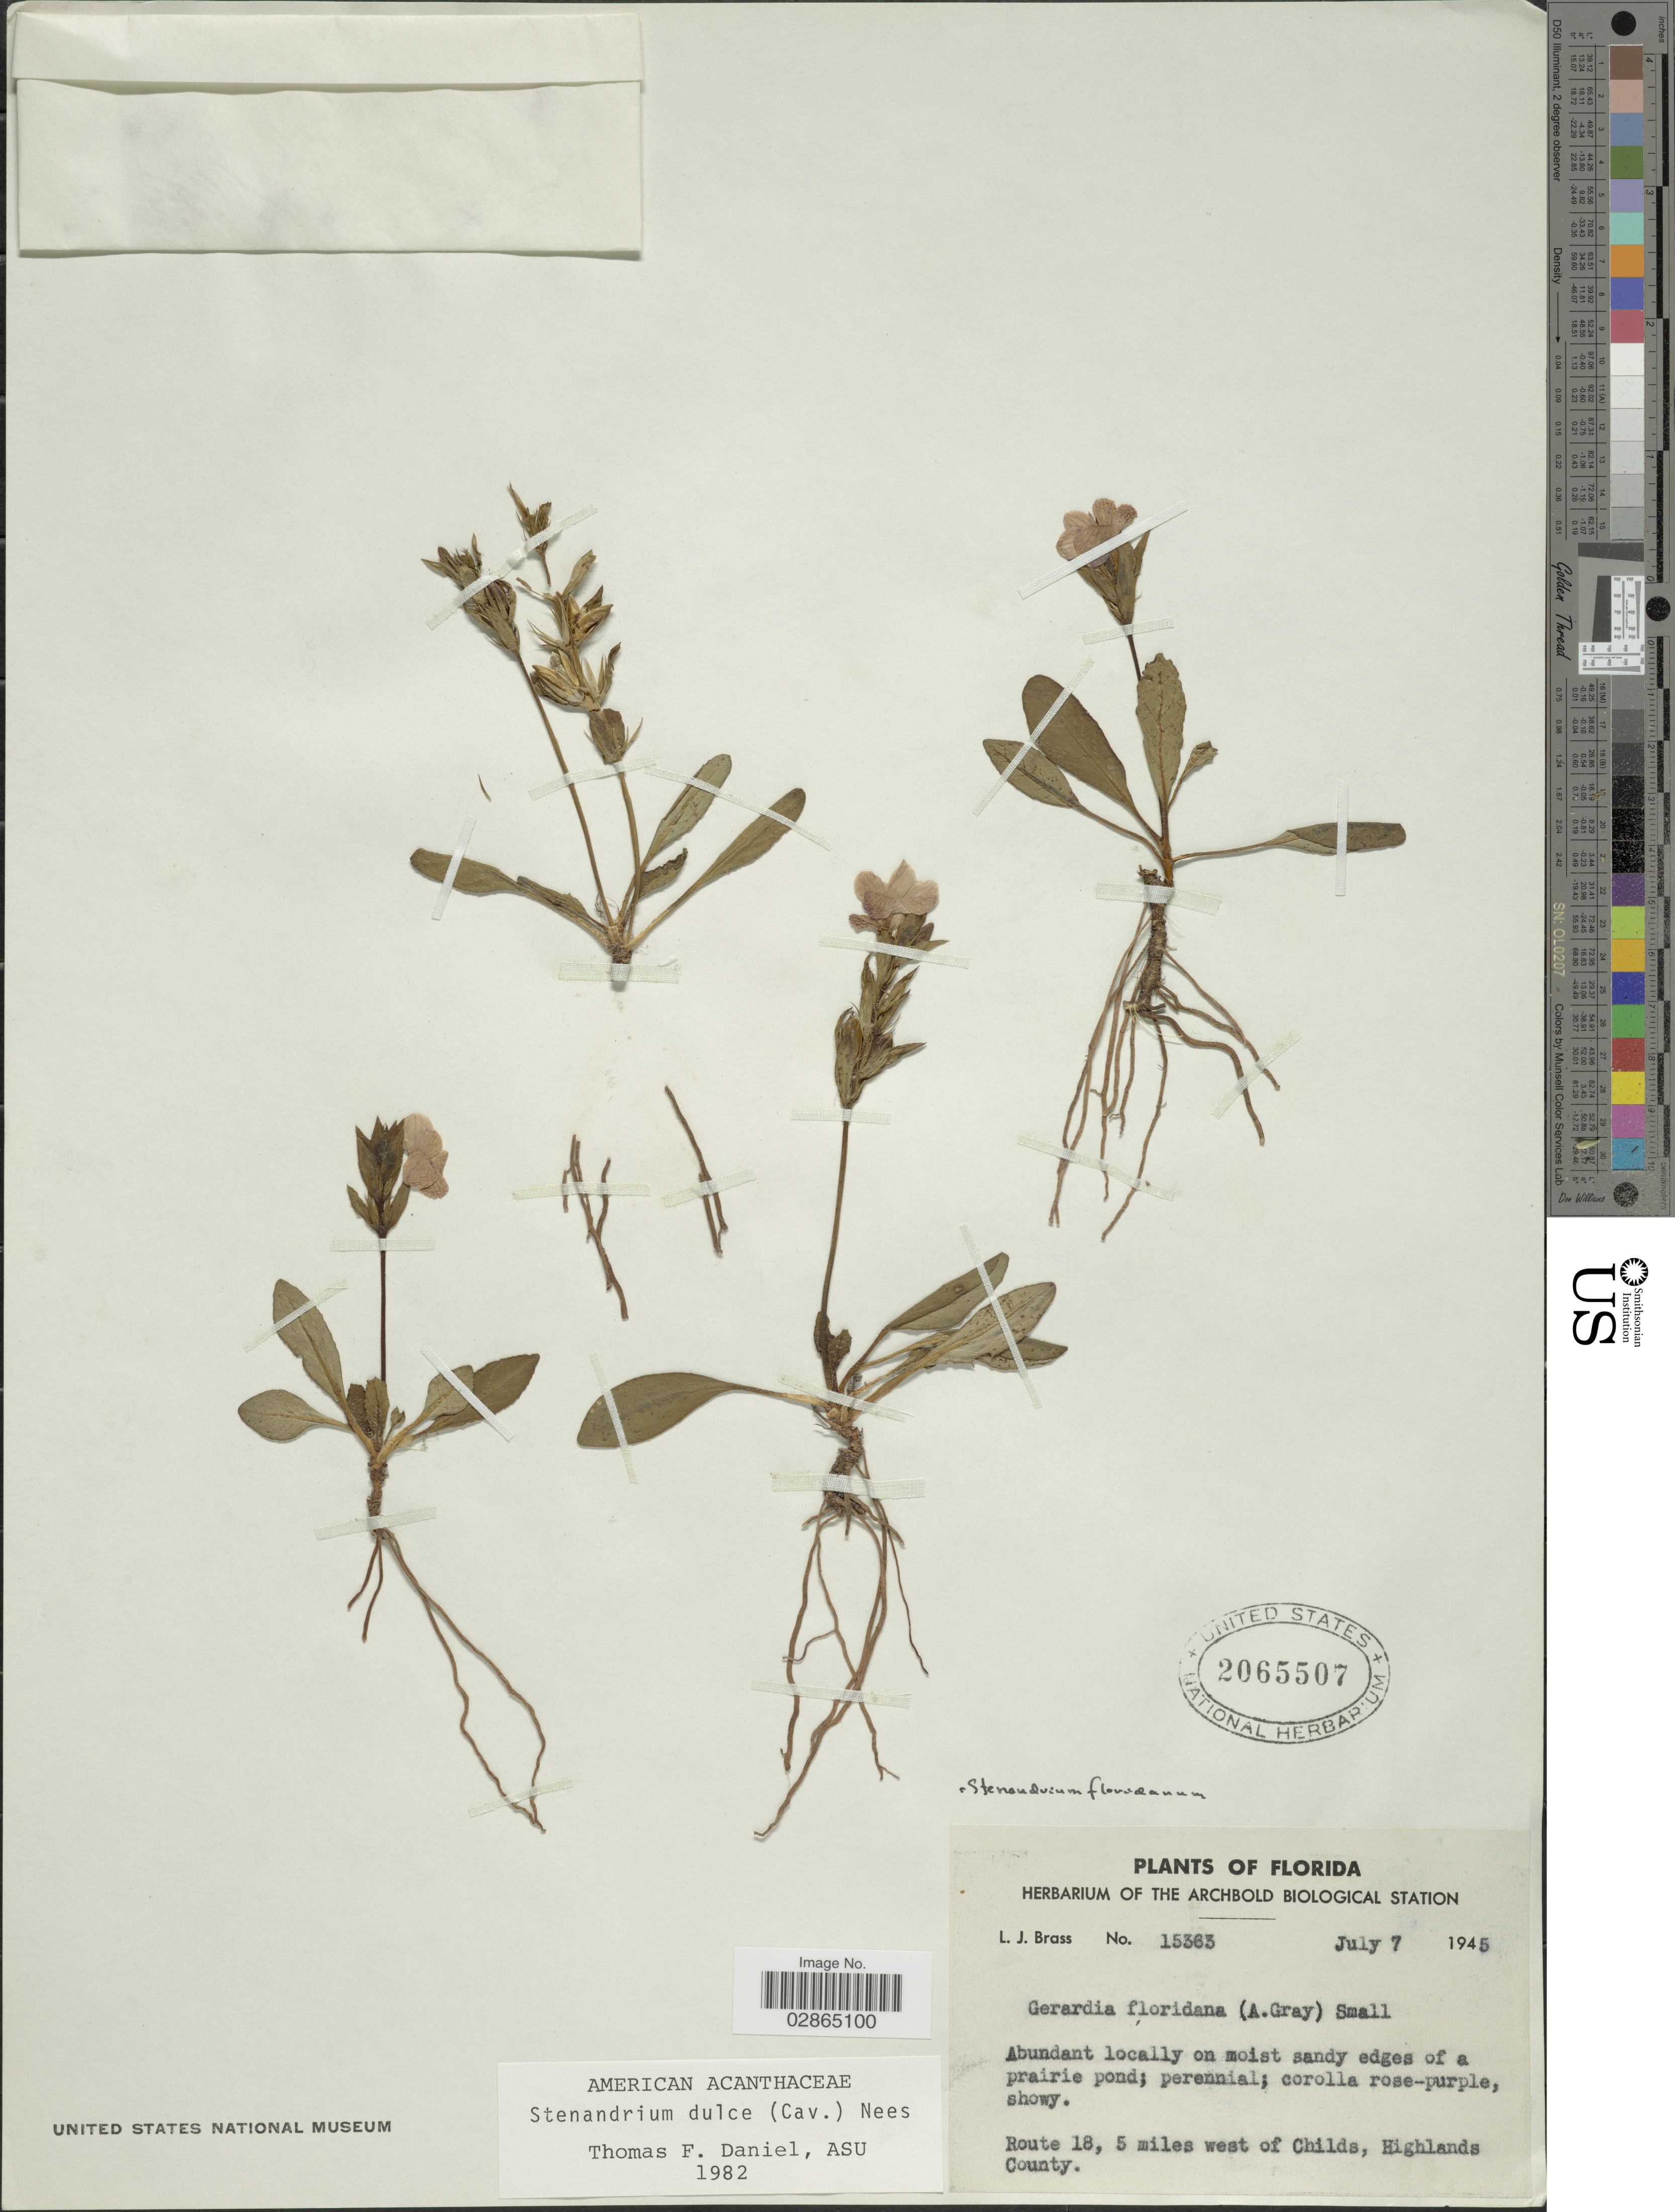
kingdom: Plantae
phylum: Tracheophyta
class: Magnoliopsida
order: Lamiales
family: Acanthaceae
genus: Stenandrium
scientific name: Stenandrium floridanum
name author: (A. Gray) Small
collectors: L. J. Brass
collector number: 15363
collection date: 1945-07-07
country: United States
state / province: Florida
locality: Route 18, 5 miles west of Childs, Highlands County.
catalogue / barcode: US 2065507